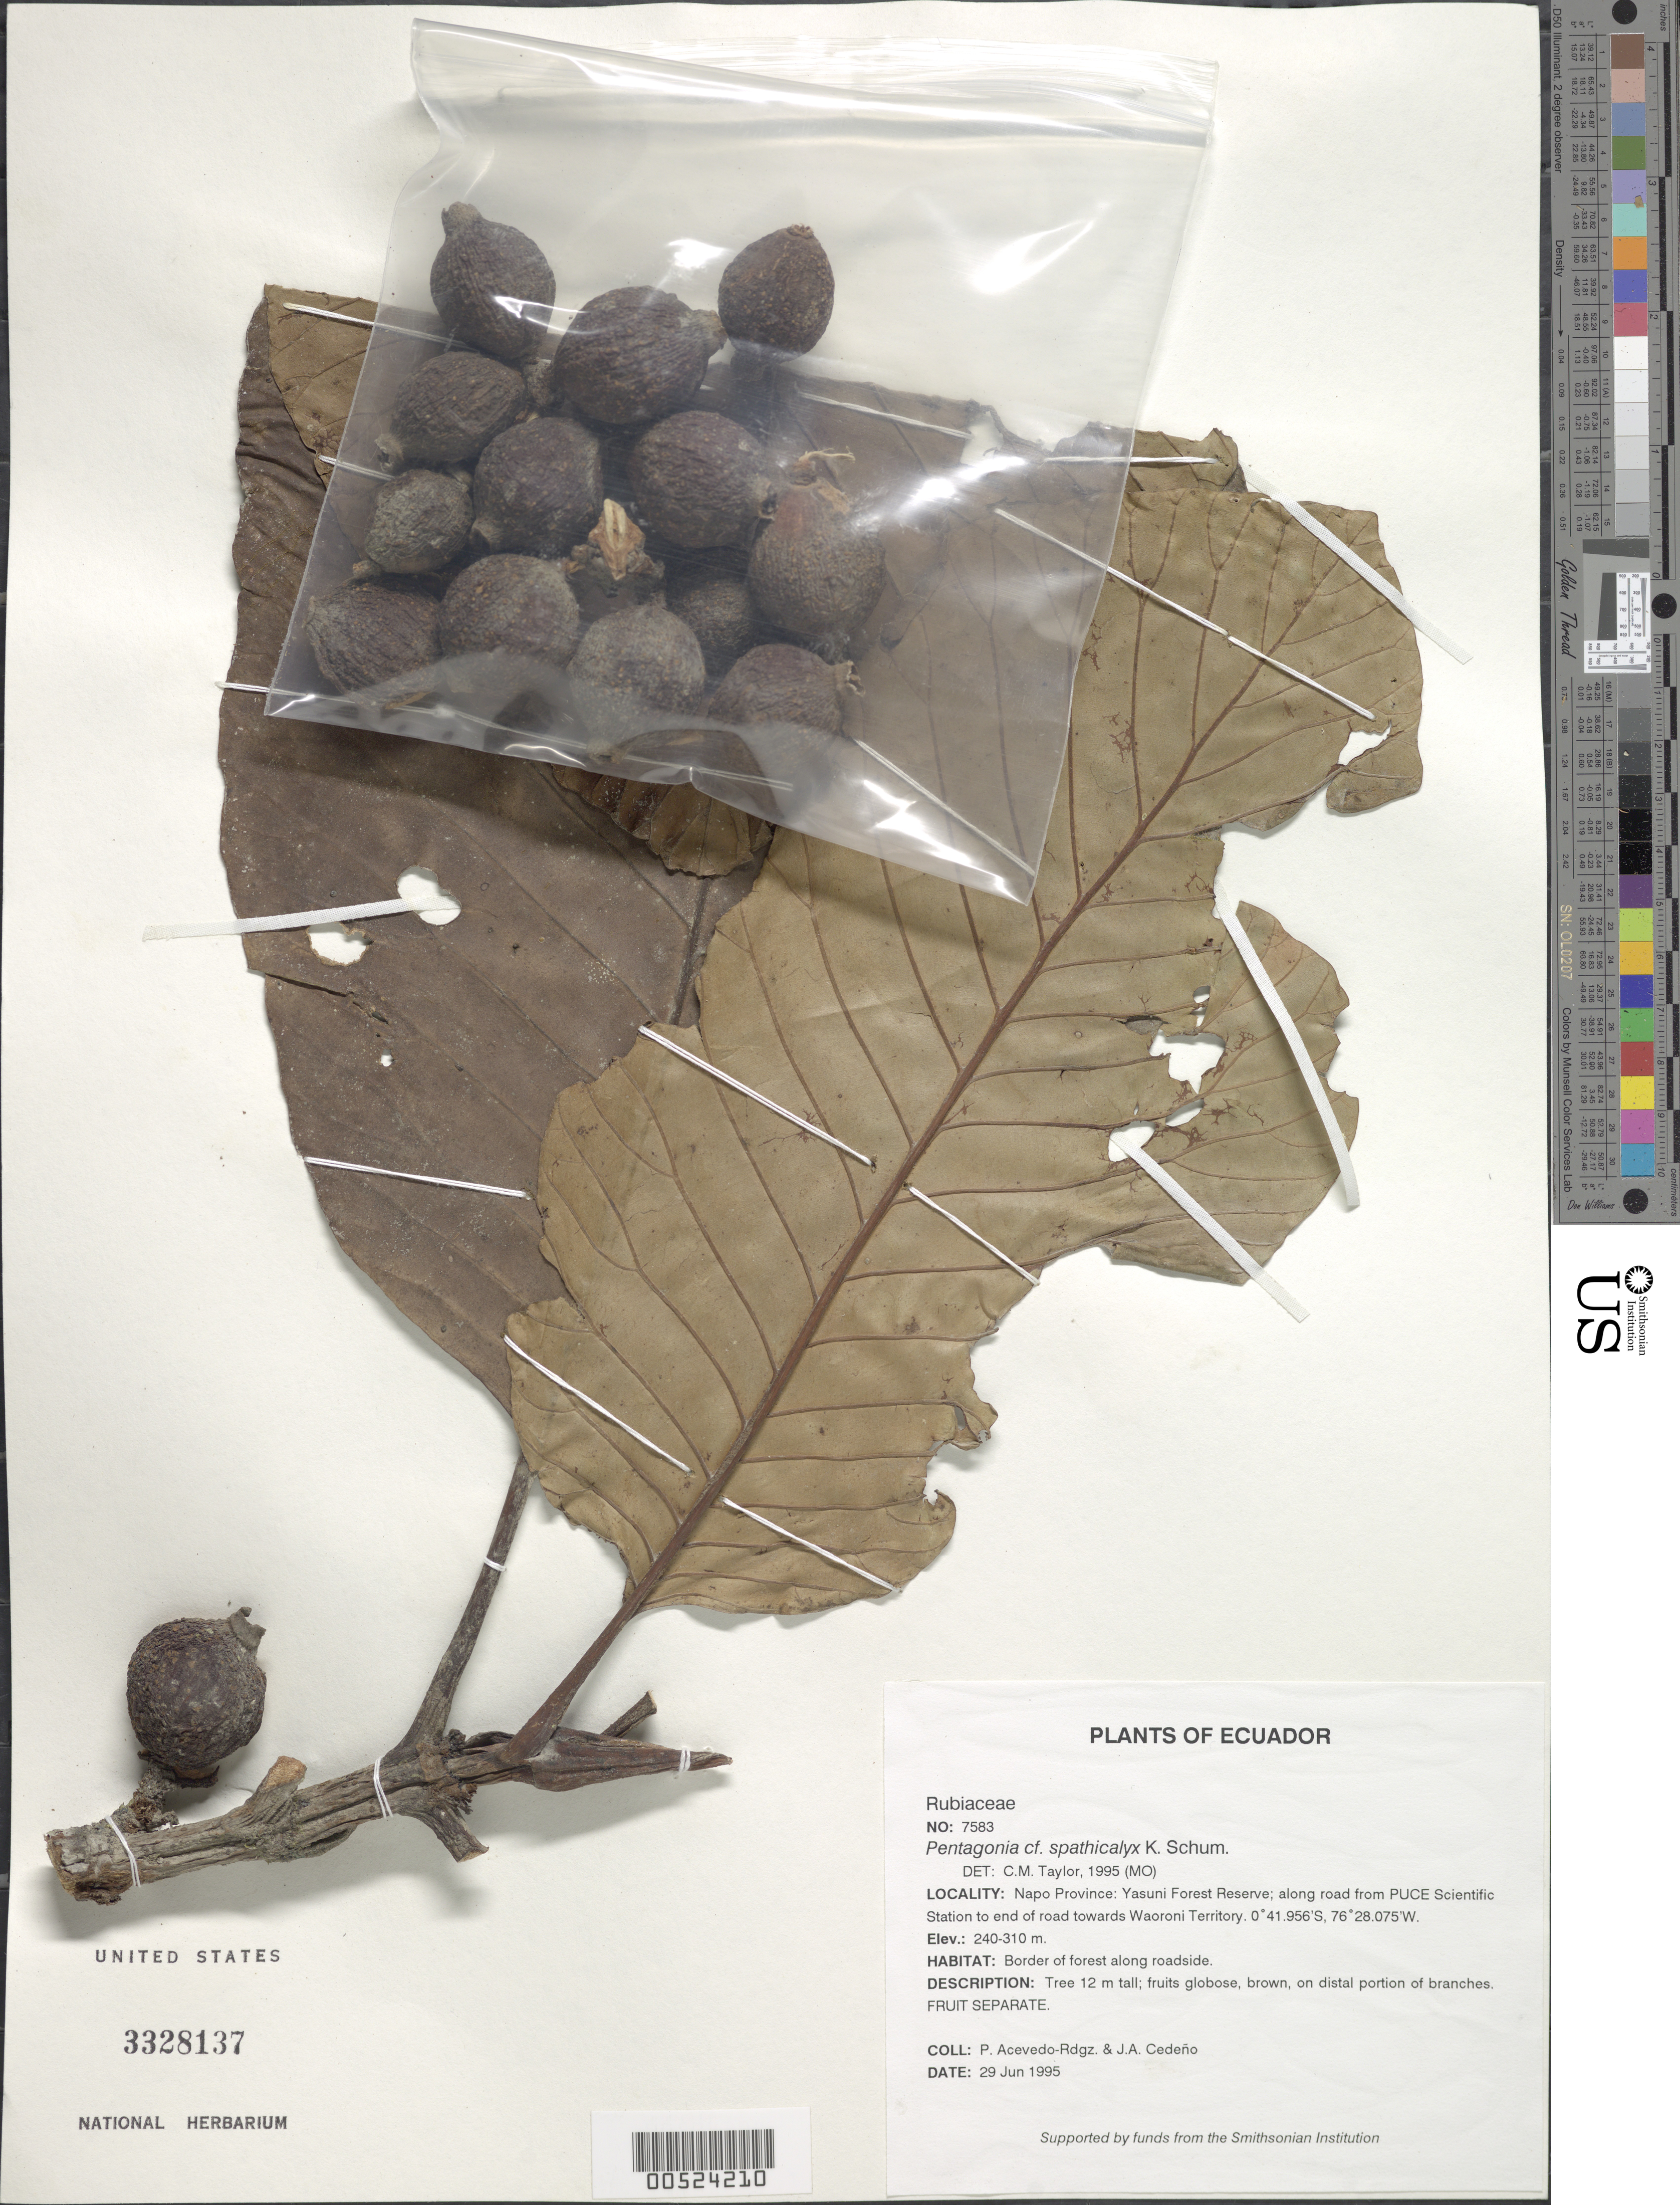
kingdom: Plantae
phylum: Tracheophyta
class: Magnoliopsida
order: Gentianales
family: Rubiaceae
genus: Pentagonia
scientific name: Pentagonia spathicalyx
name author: K. Schum.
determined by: Taylor, Charlotte M.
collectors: P. Acevedo-Rodr. & J. A. Cedeño M.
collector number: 7583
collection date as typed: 29 Jun 1995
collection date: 1995-06-29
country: Ecuador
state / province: Napo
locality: Napo Province: Yasuni Forest Reserve; along road from PUCE Scientific Station to end of road towards Waoroni Territory.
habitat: Border of forest along roadside.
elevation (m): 240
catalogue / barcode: US 3328137